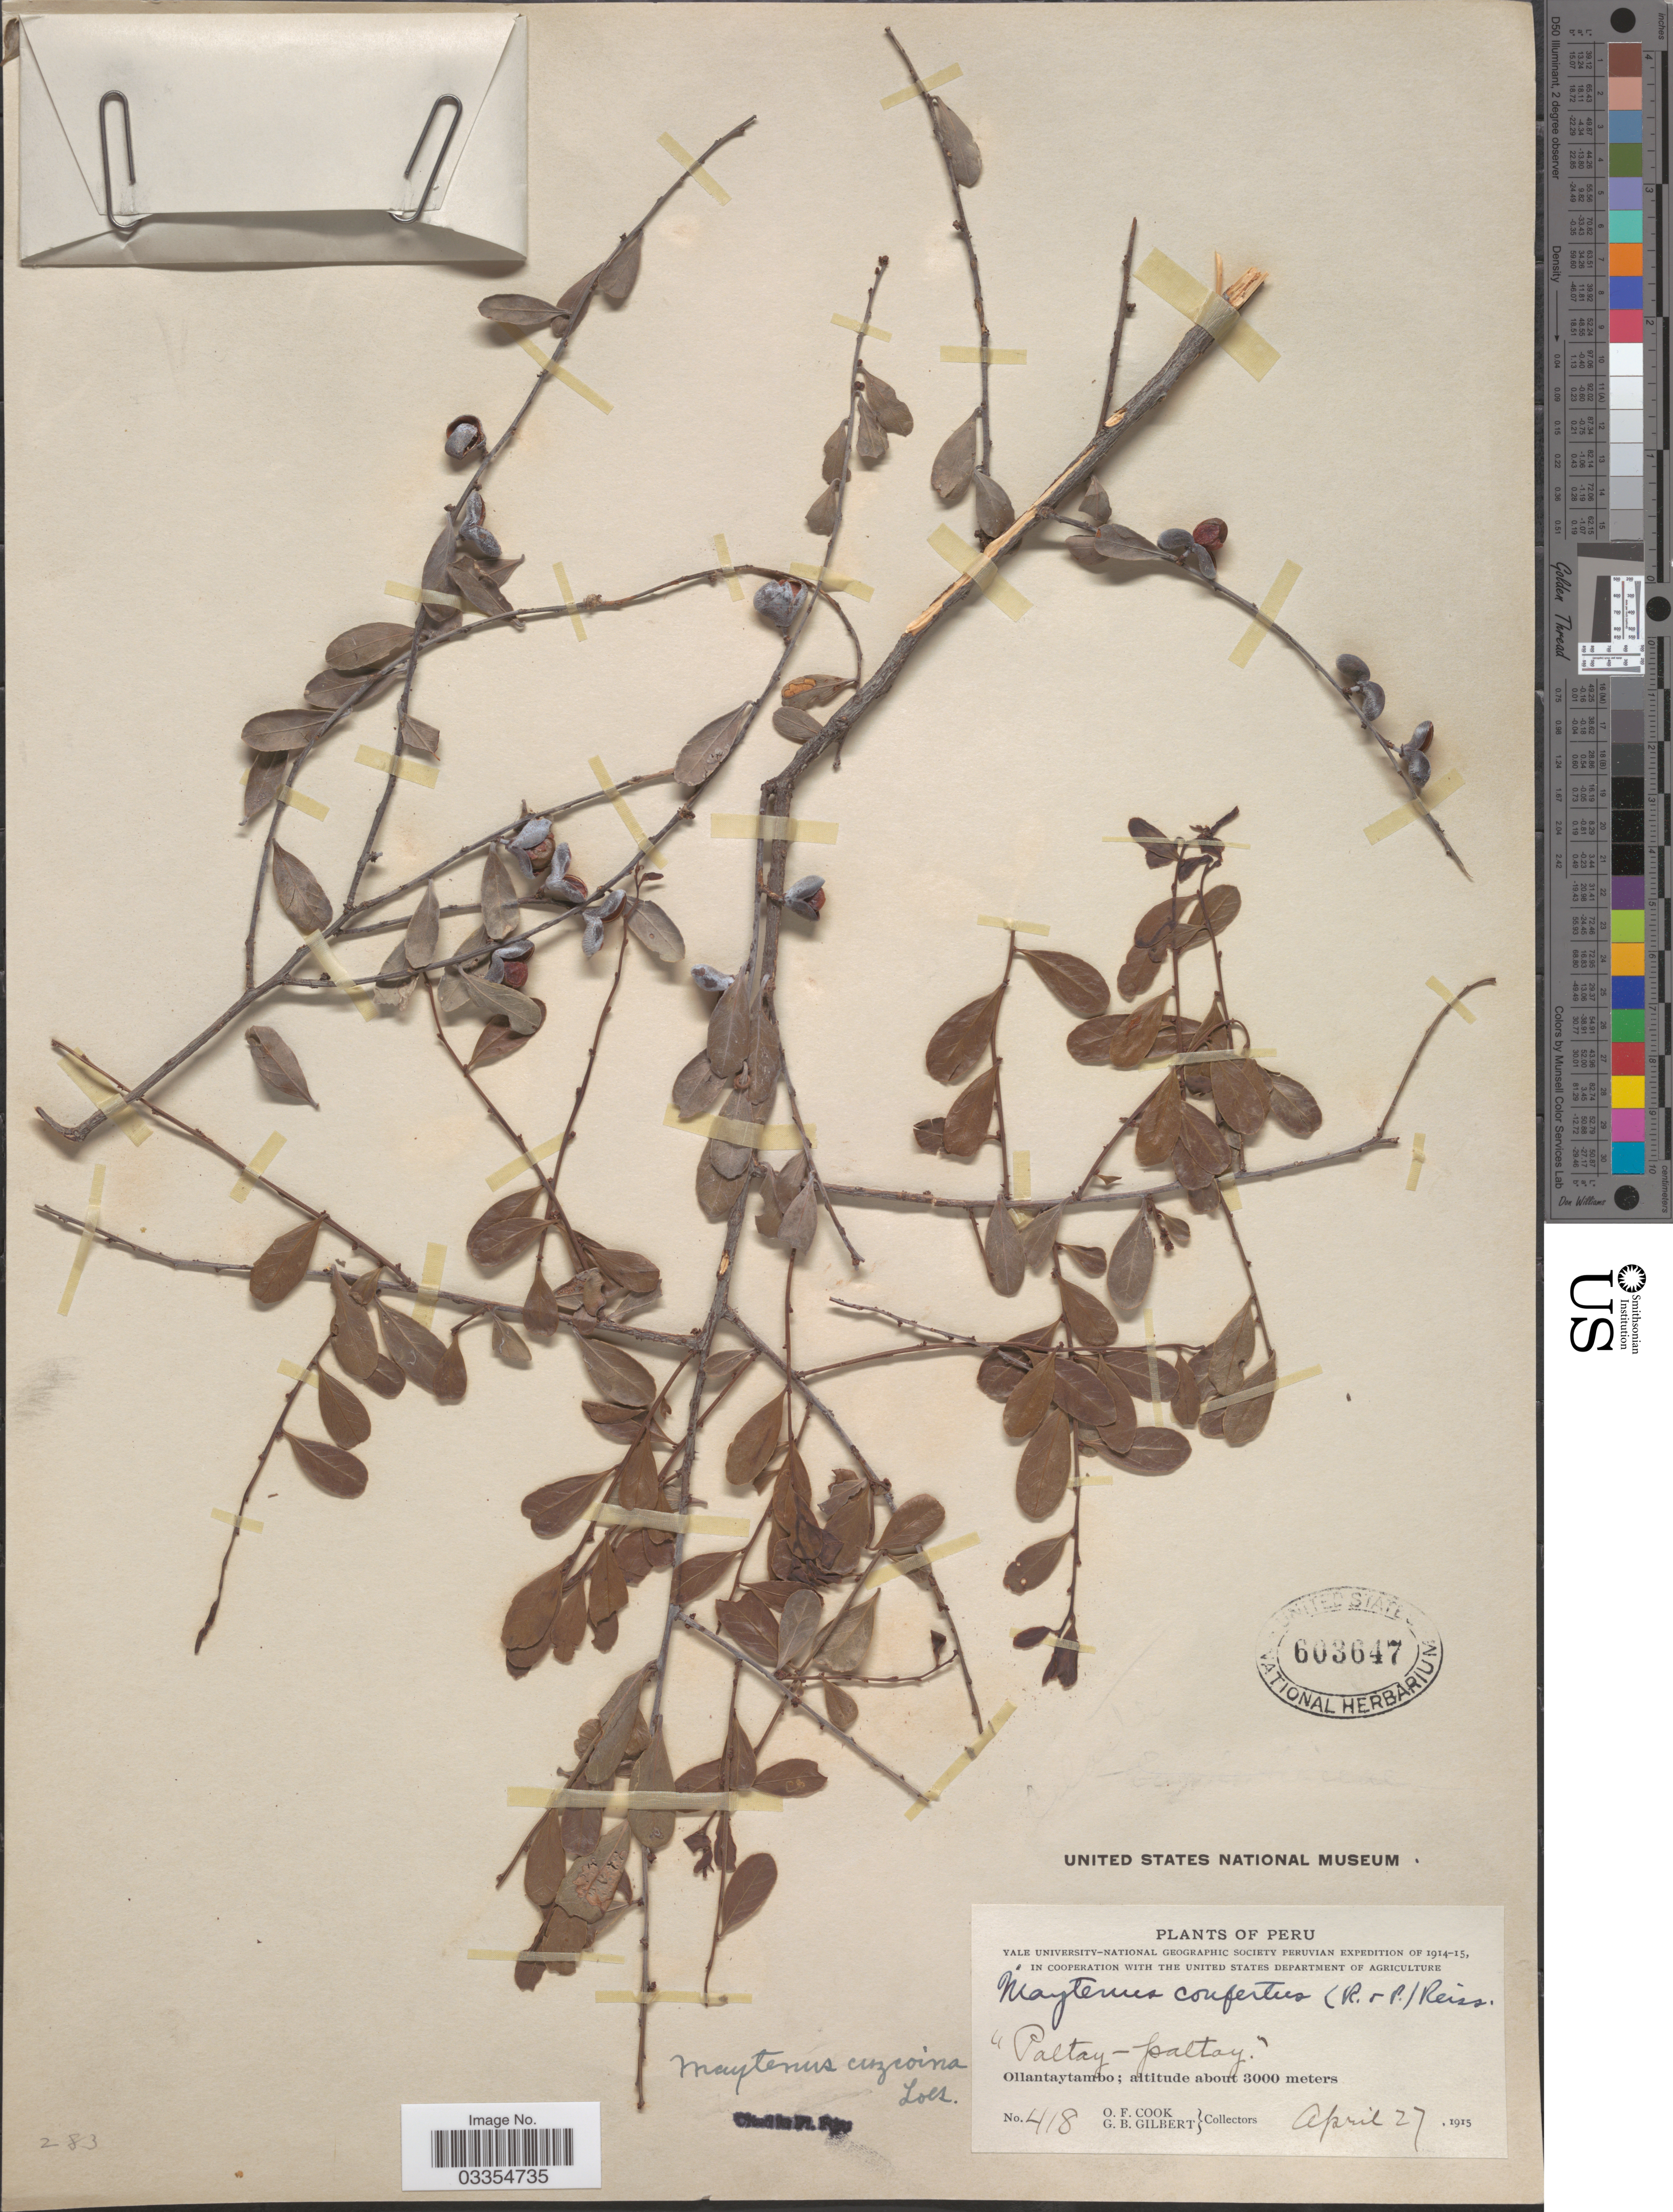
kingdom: Plantae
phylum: Tracheophyta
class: Magnoliopsida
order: Celastrales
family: Celastraceae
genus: Maytenus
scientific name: Maytenus cuzcoina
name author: Loes.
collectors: O. F. Cook & G. B. Gilbert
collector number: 418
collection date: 1915-04-27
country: Peru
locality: Ollantaytambo.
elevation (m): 3000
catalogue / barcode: US 603647